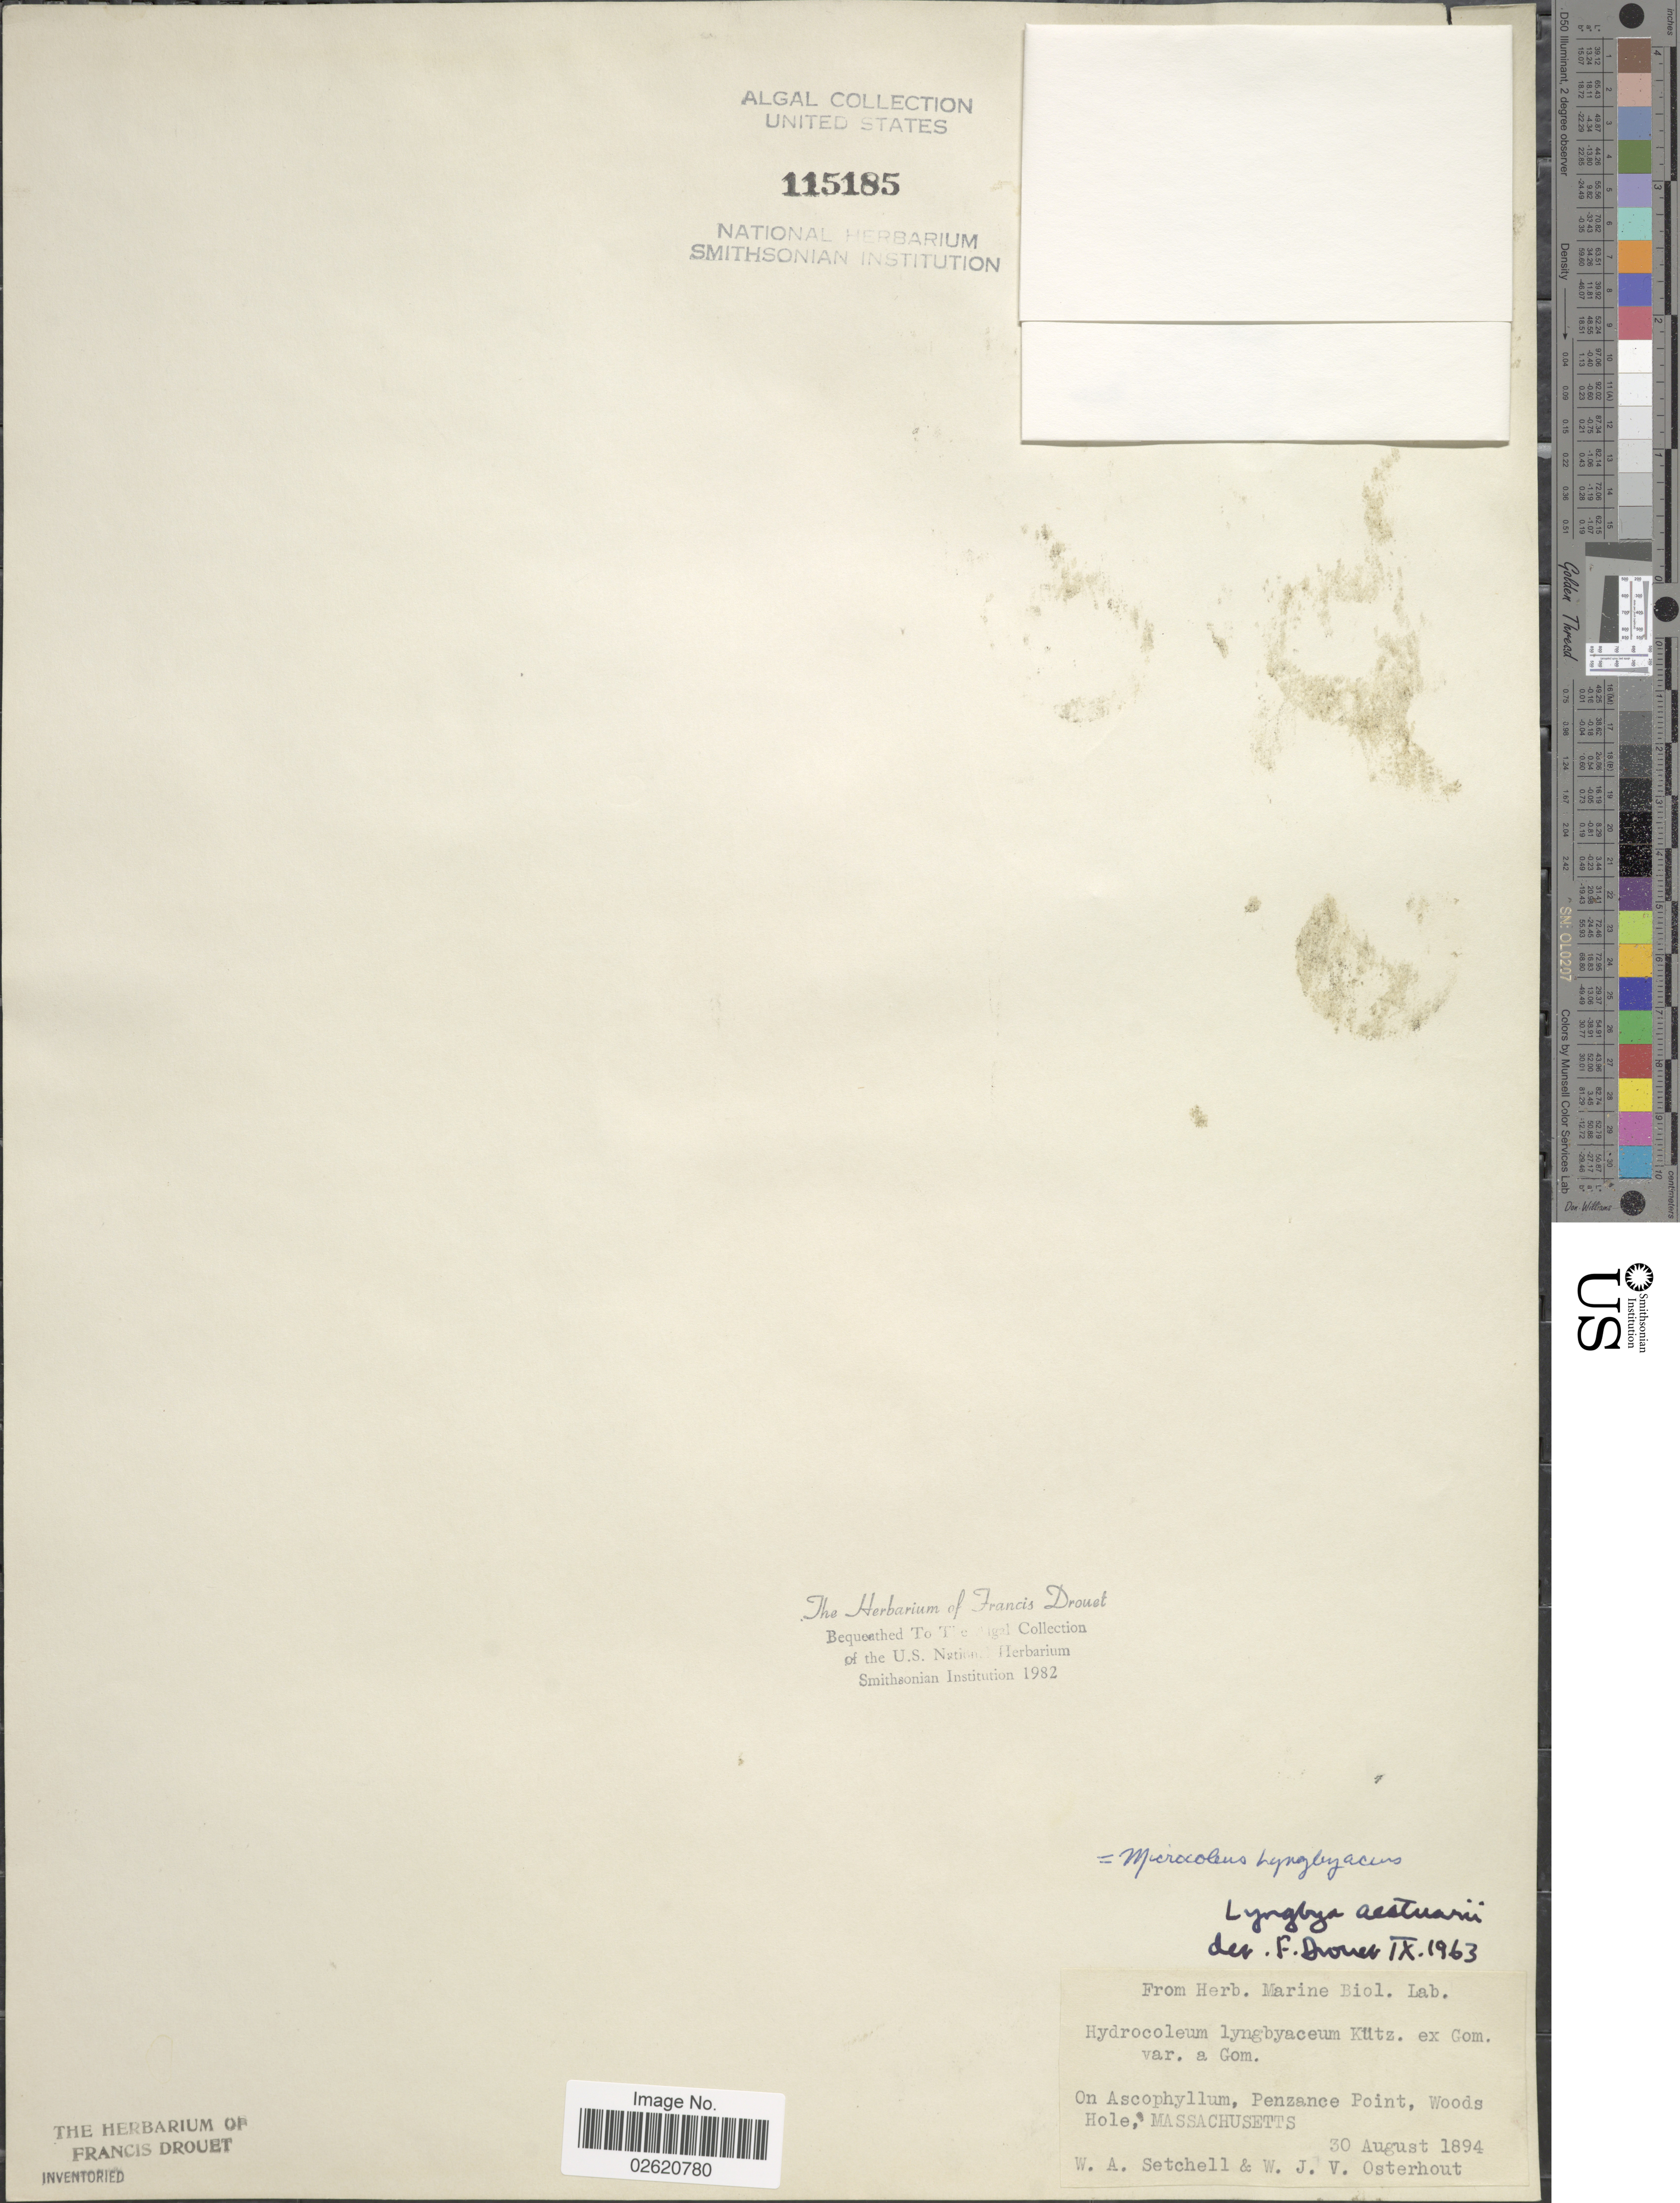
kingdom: Bacteria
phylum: Cyanobacteria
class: Cyanobacteriia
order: Cyanobacteriales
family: Microcoleaceae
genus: Microcoleus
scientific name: Microcoleus lyngbyaceus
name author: Kütz. ex Forti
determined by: Drouet, F. E.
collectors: W. Setchell & W. Osterhout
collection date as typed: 30 Aug 1894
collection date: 1894-08-30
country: United States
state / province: Massachusetts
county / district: Barnstable County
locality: Woods Hole, Penzance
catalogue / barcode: US 115185